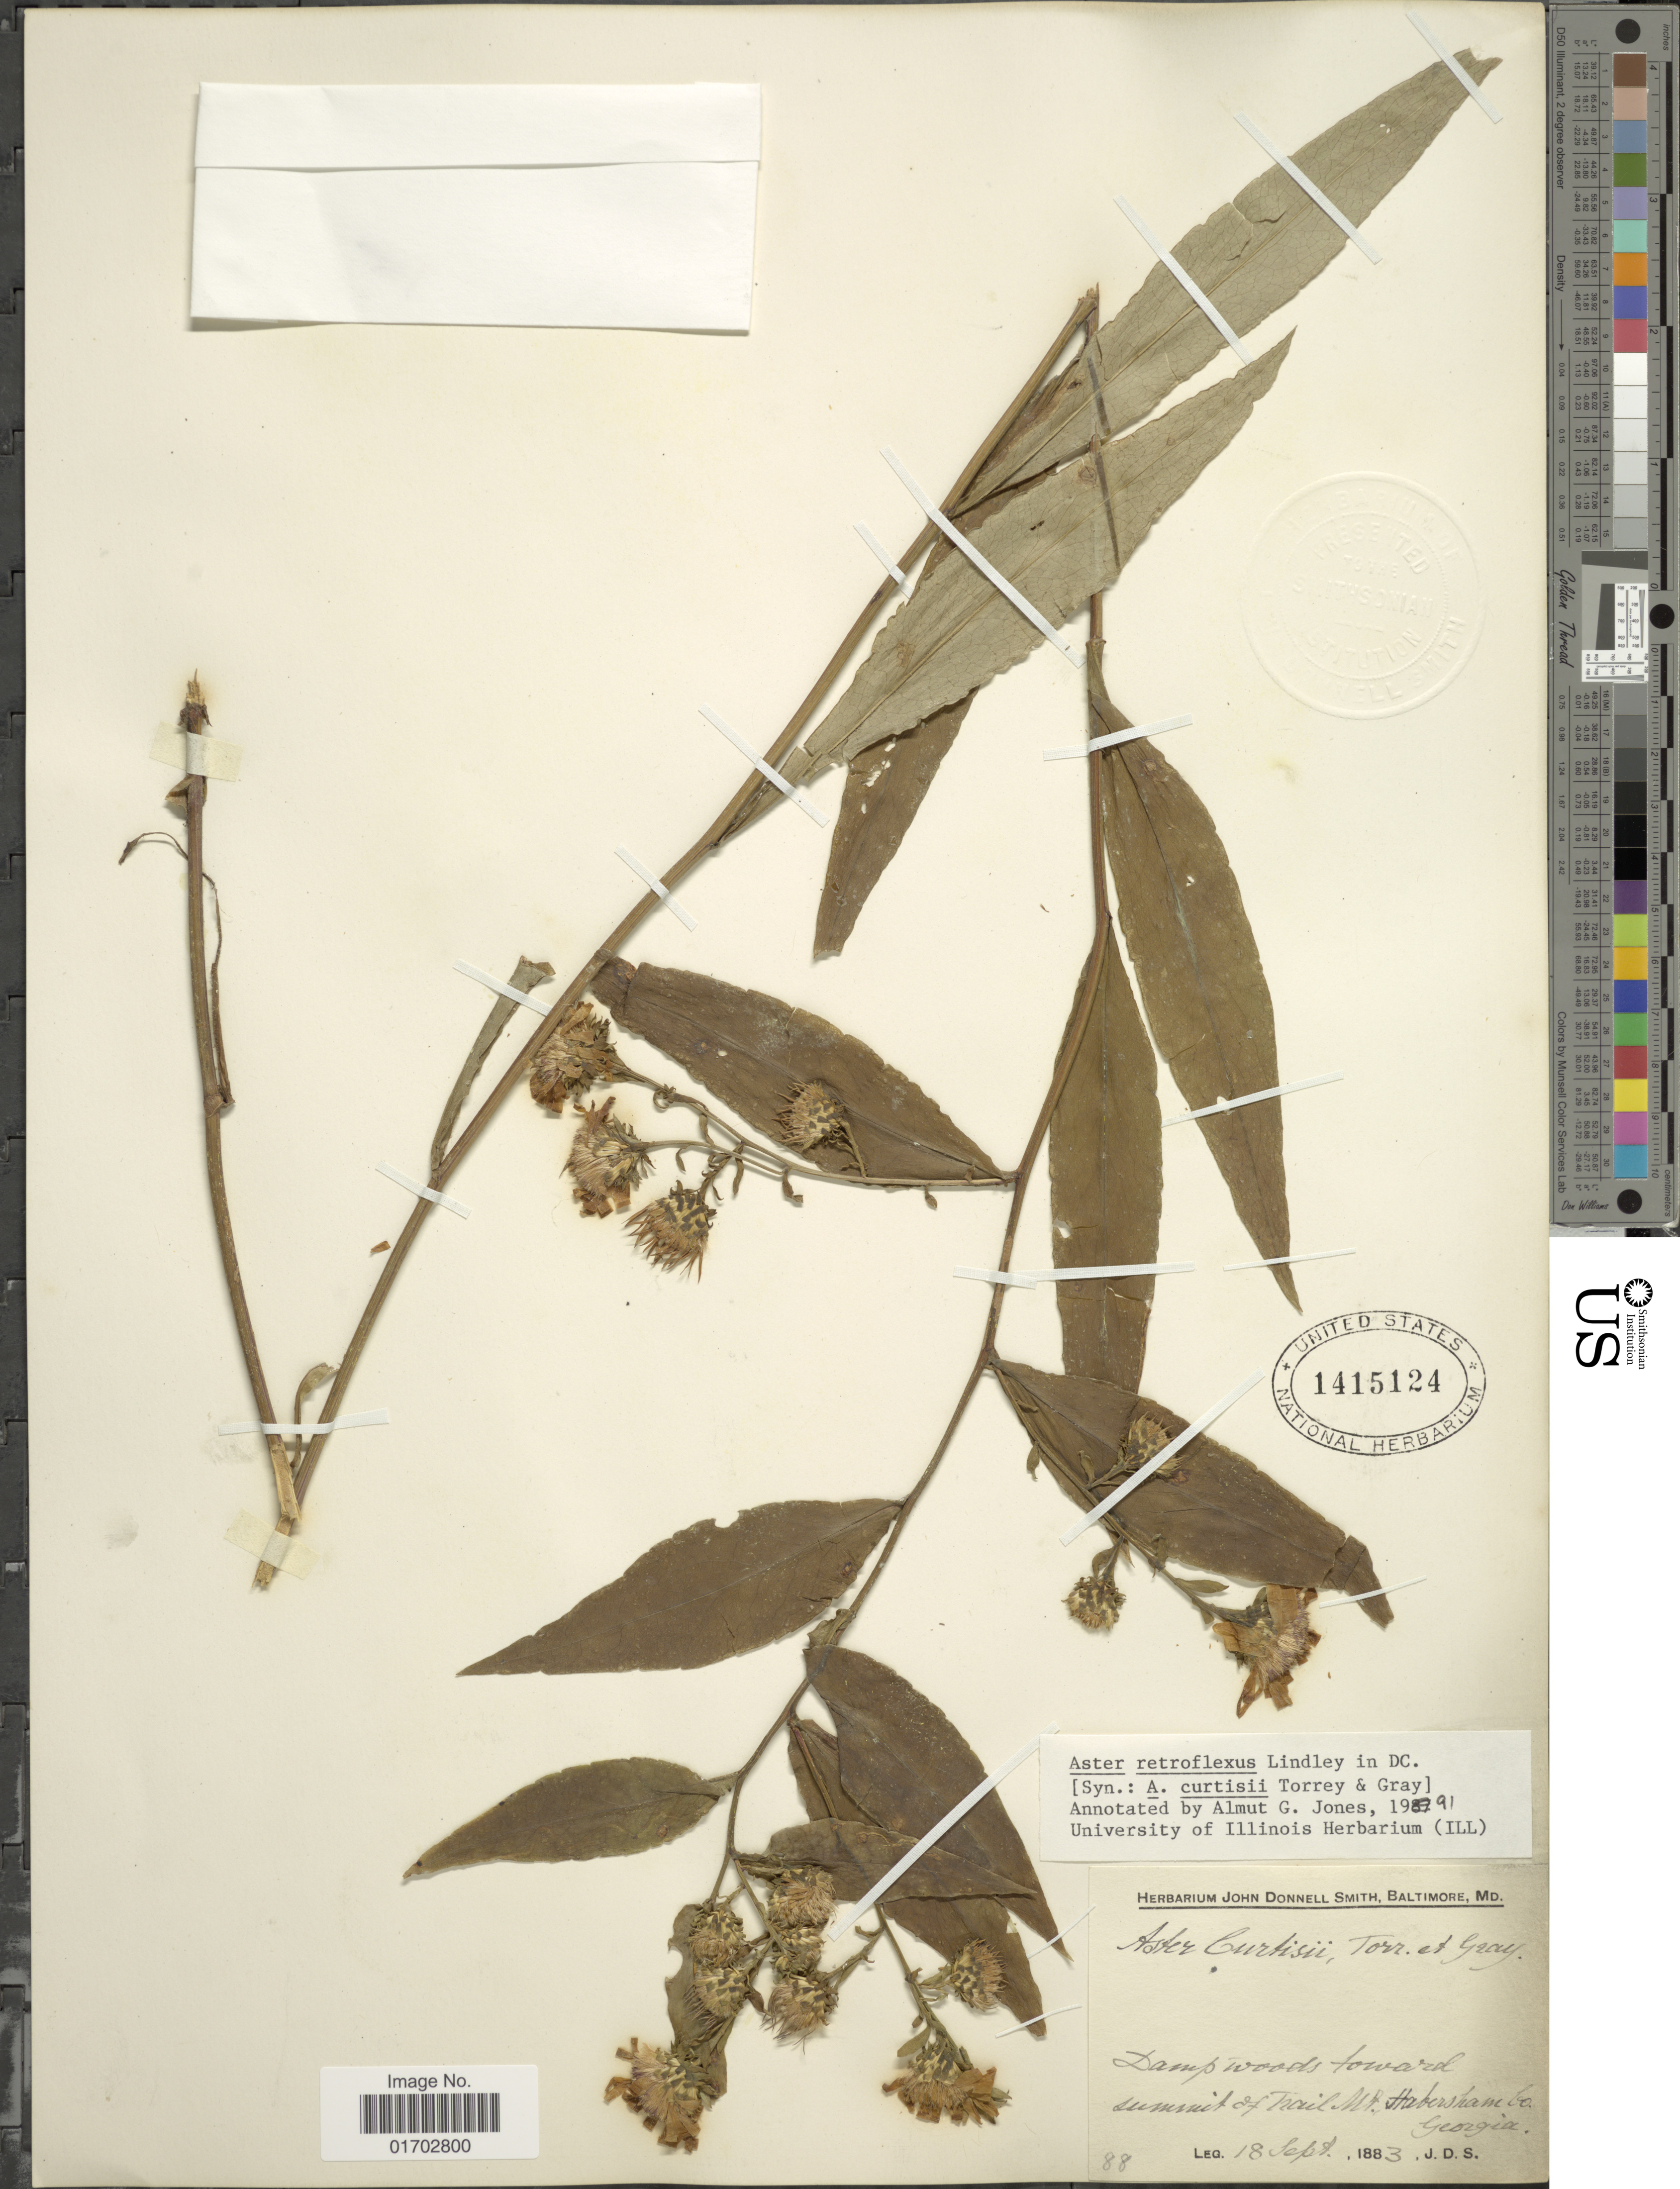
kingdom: Plantae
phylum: Tracheophyta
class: Magnoliopsida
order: Asterales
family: Asteraceae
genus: Symphyotrichum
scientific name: Symphyotrichum retroflexum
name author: (Lindl.) G.L. Nesom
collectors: J. Donnell Smith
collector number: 88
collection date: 1883-09-18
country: United States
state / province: Georgia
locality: Summit of Trail Mt. Habersham Co.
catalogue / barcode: US 1415124